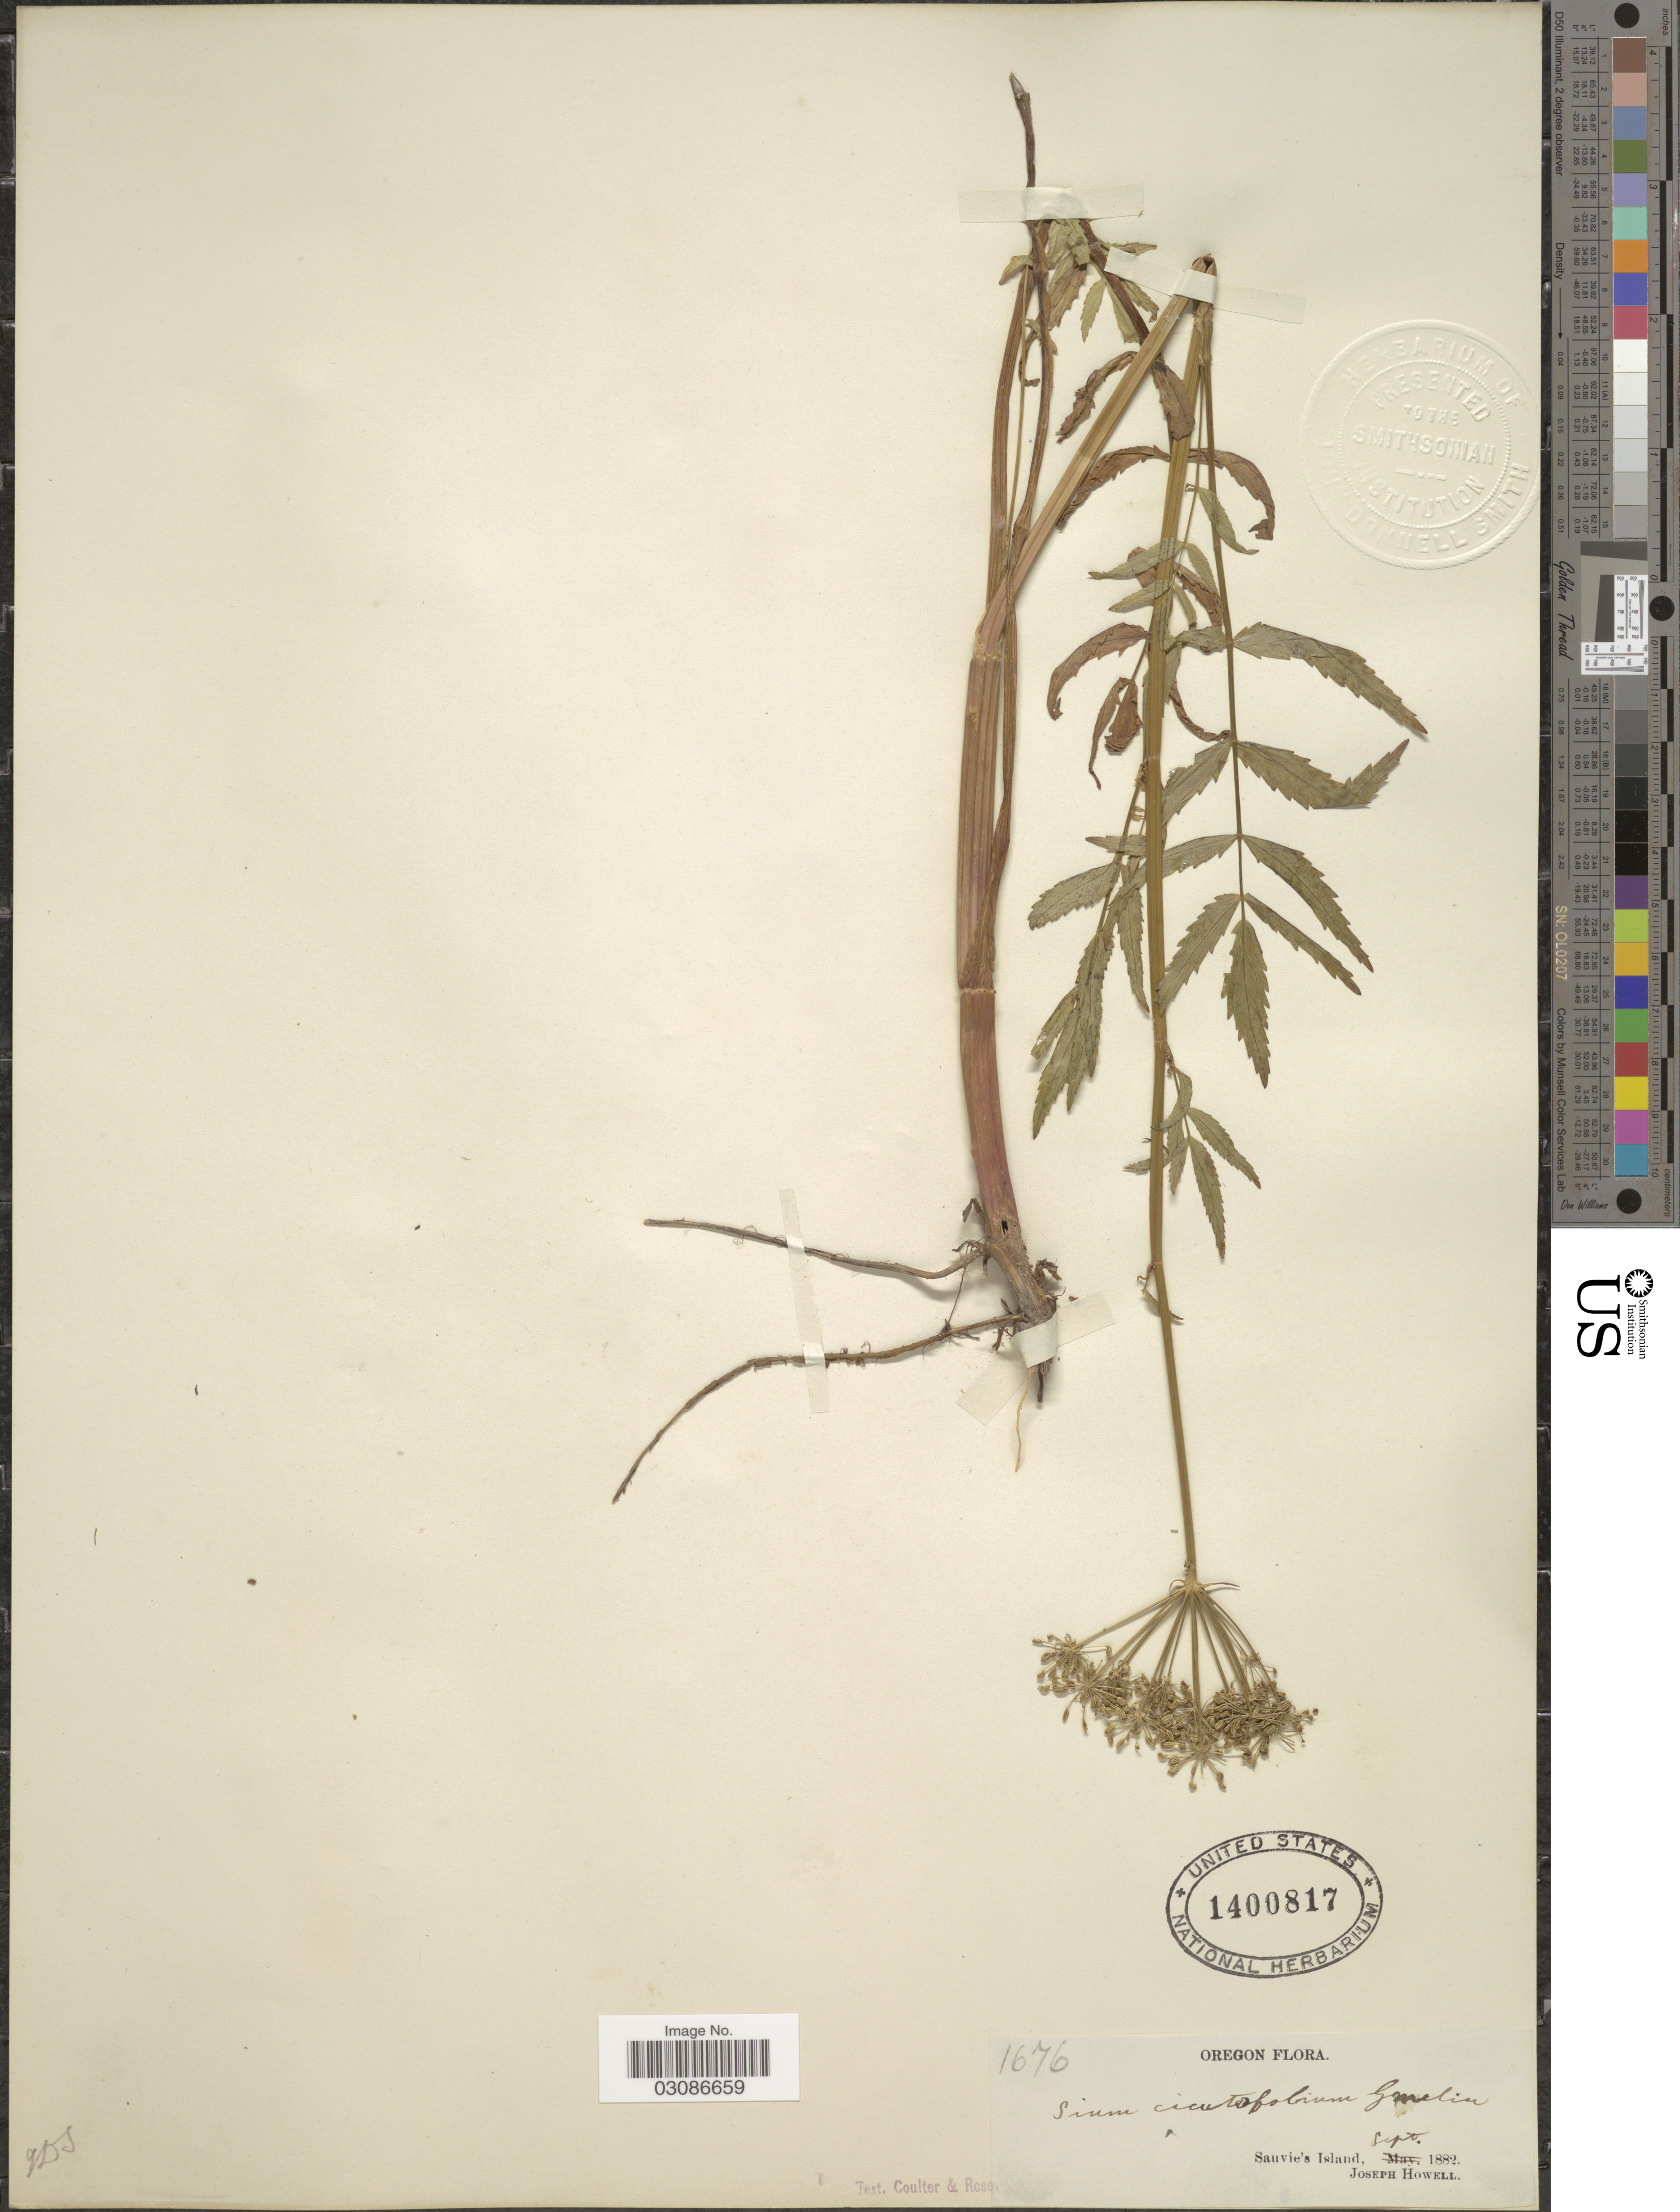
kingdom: Plantae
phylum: Tracheophyta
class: Magnoliopsida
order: Apiales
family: Apiaceae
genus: Sium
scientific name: Sium suave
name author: Walter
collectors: J. Howell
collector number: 1676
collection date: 1882-09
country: United States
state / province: Oregon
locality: Sauvie's Island.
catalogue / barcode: US 1400817